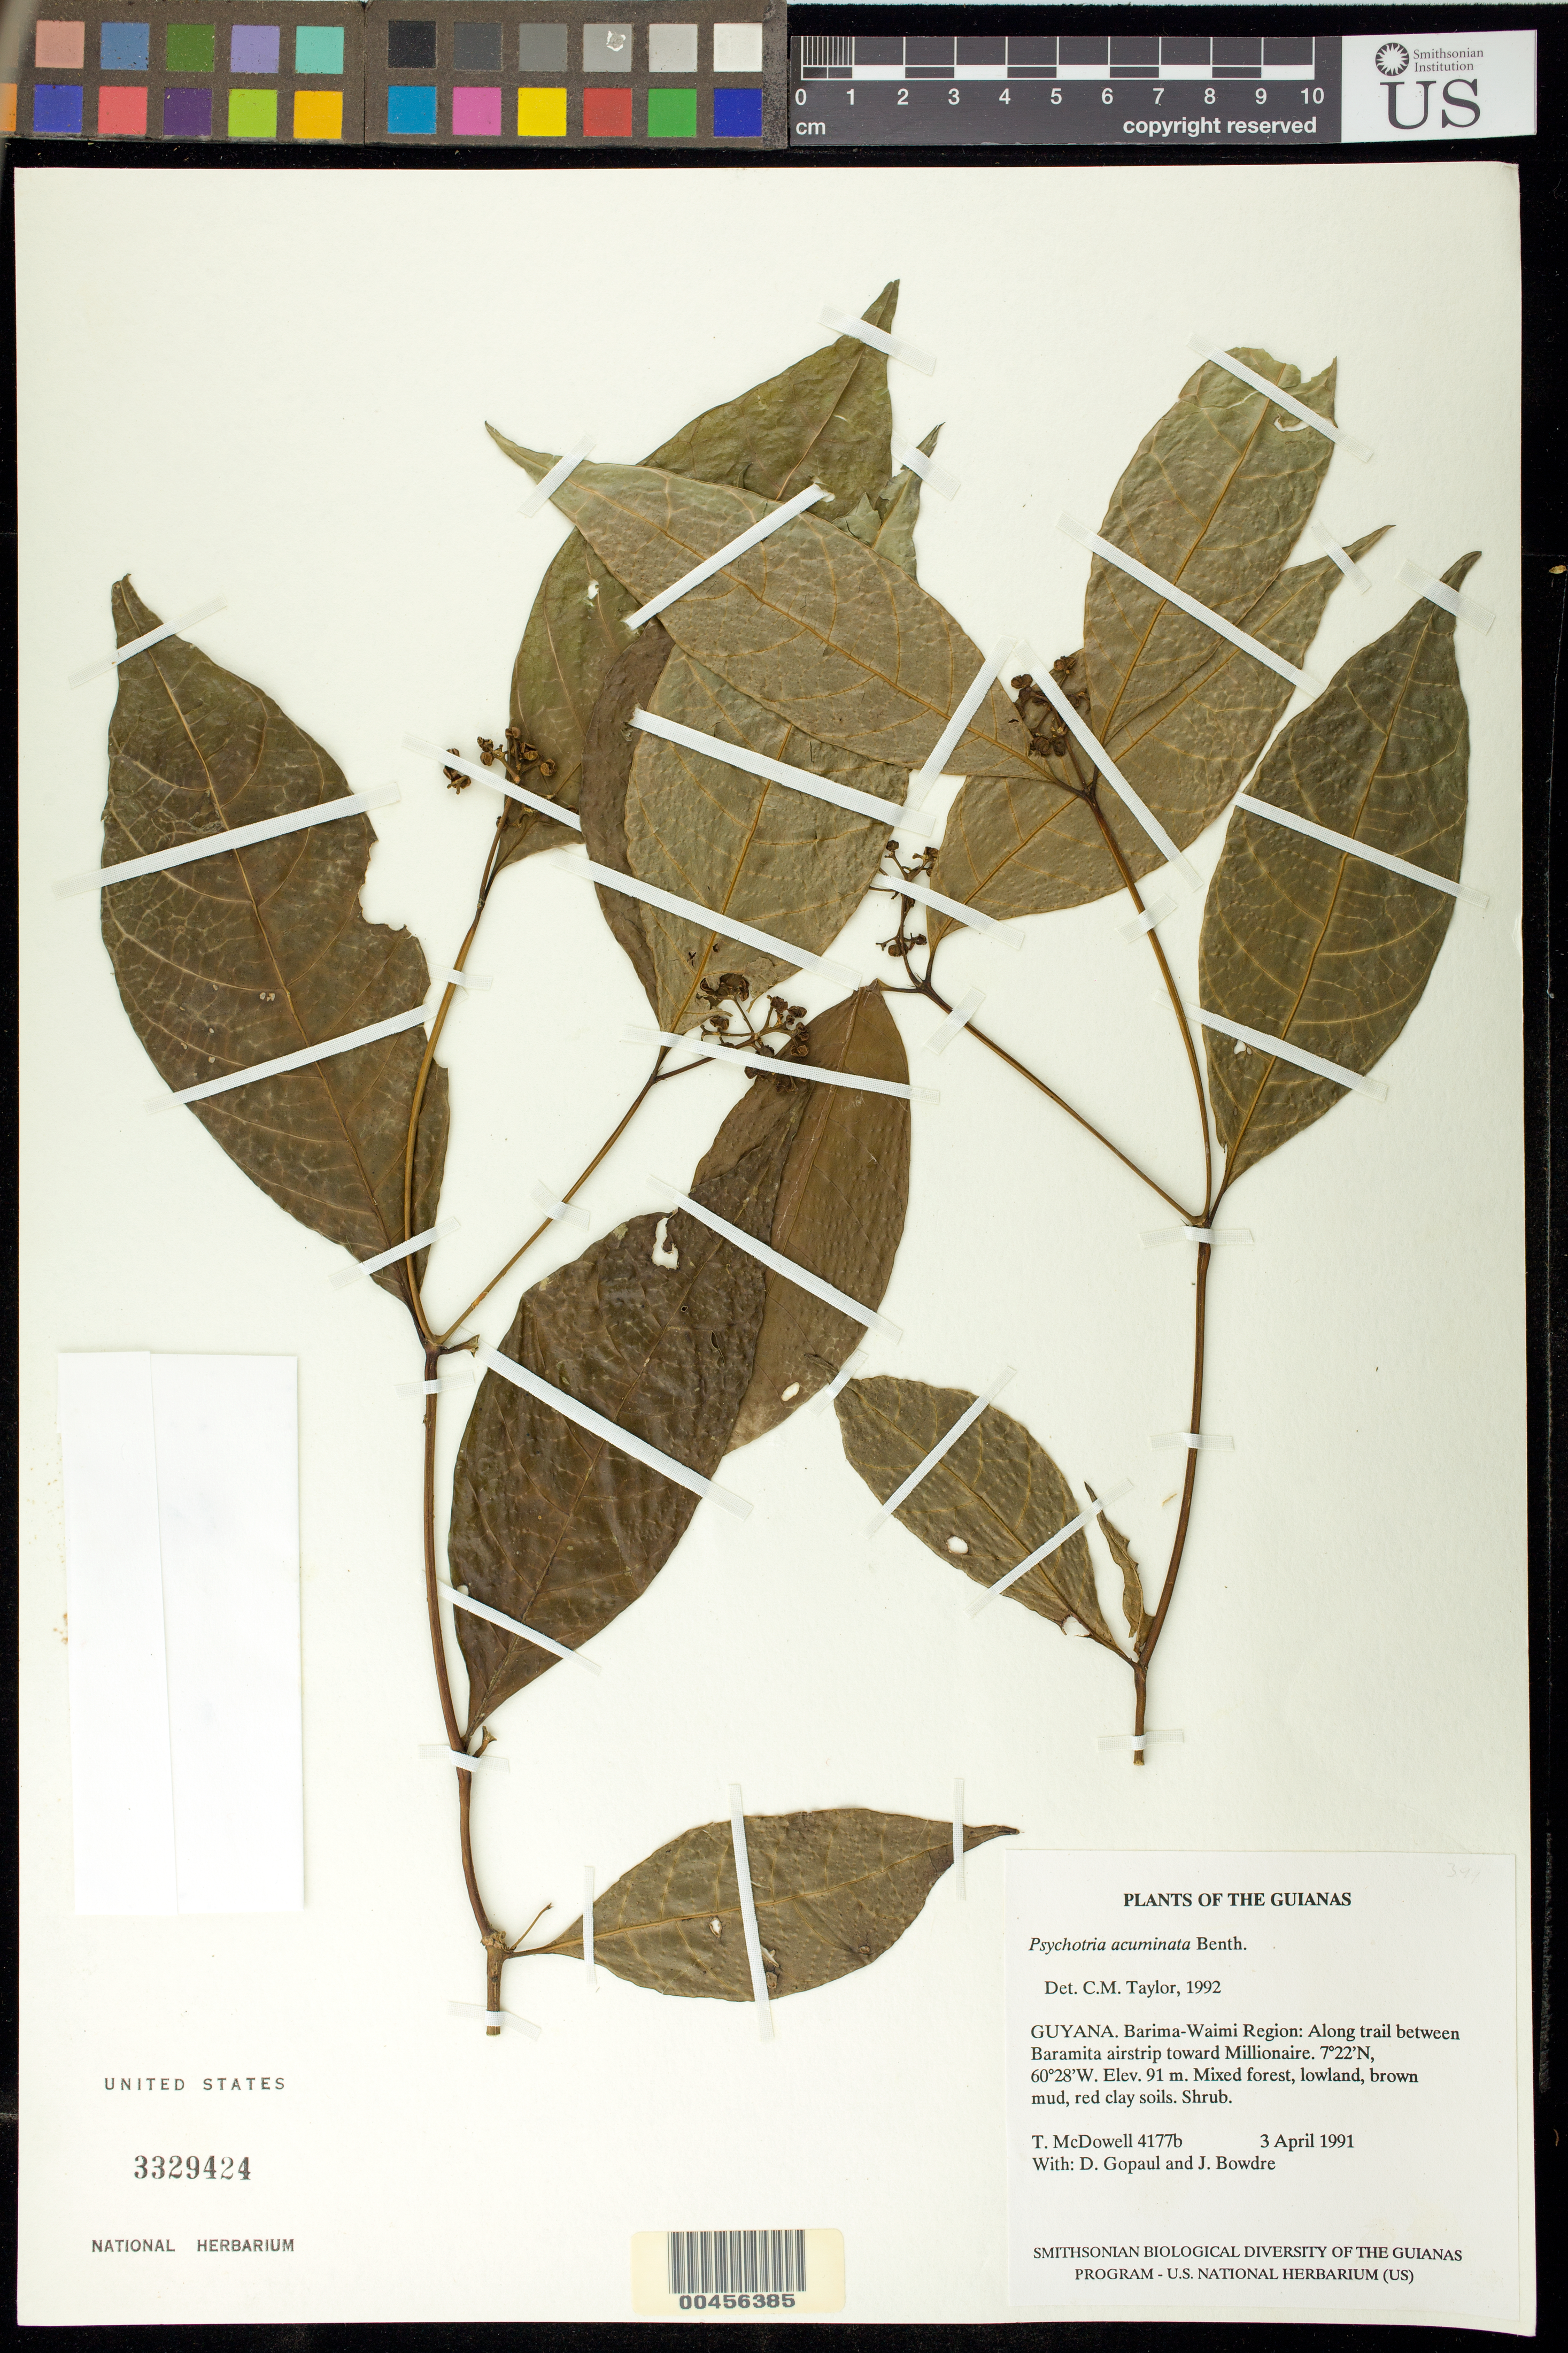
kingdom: Plantae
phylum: Tracheophyta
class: Magnoliopsida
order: Gentianales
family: Rubiaceae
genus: Palicourea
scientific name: Palicourea acuminata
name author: (Benth.) Borhidi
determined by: Kirkbride, J. H., Jr.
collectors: T. McDowell, D. Gopaul & J. Bowdre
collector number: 4177 b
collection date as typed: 3 April 1991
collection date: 1991-04-03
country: Guyana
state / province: Barima-Waini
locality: Along trail between Baramita airstrip toward Millionaire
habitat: Mixed forest, lowland brown mud, red clay soils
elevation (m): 91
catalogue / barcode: US 3329424